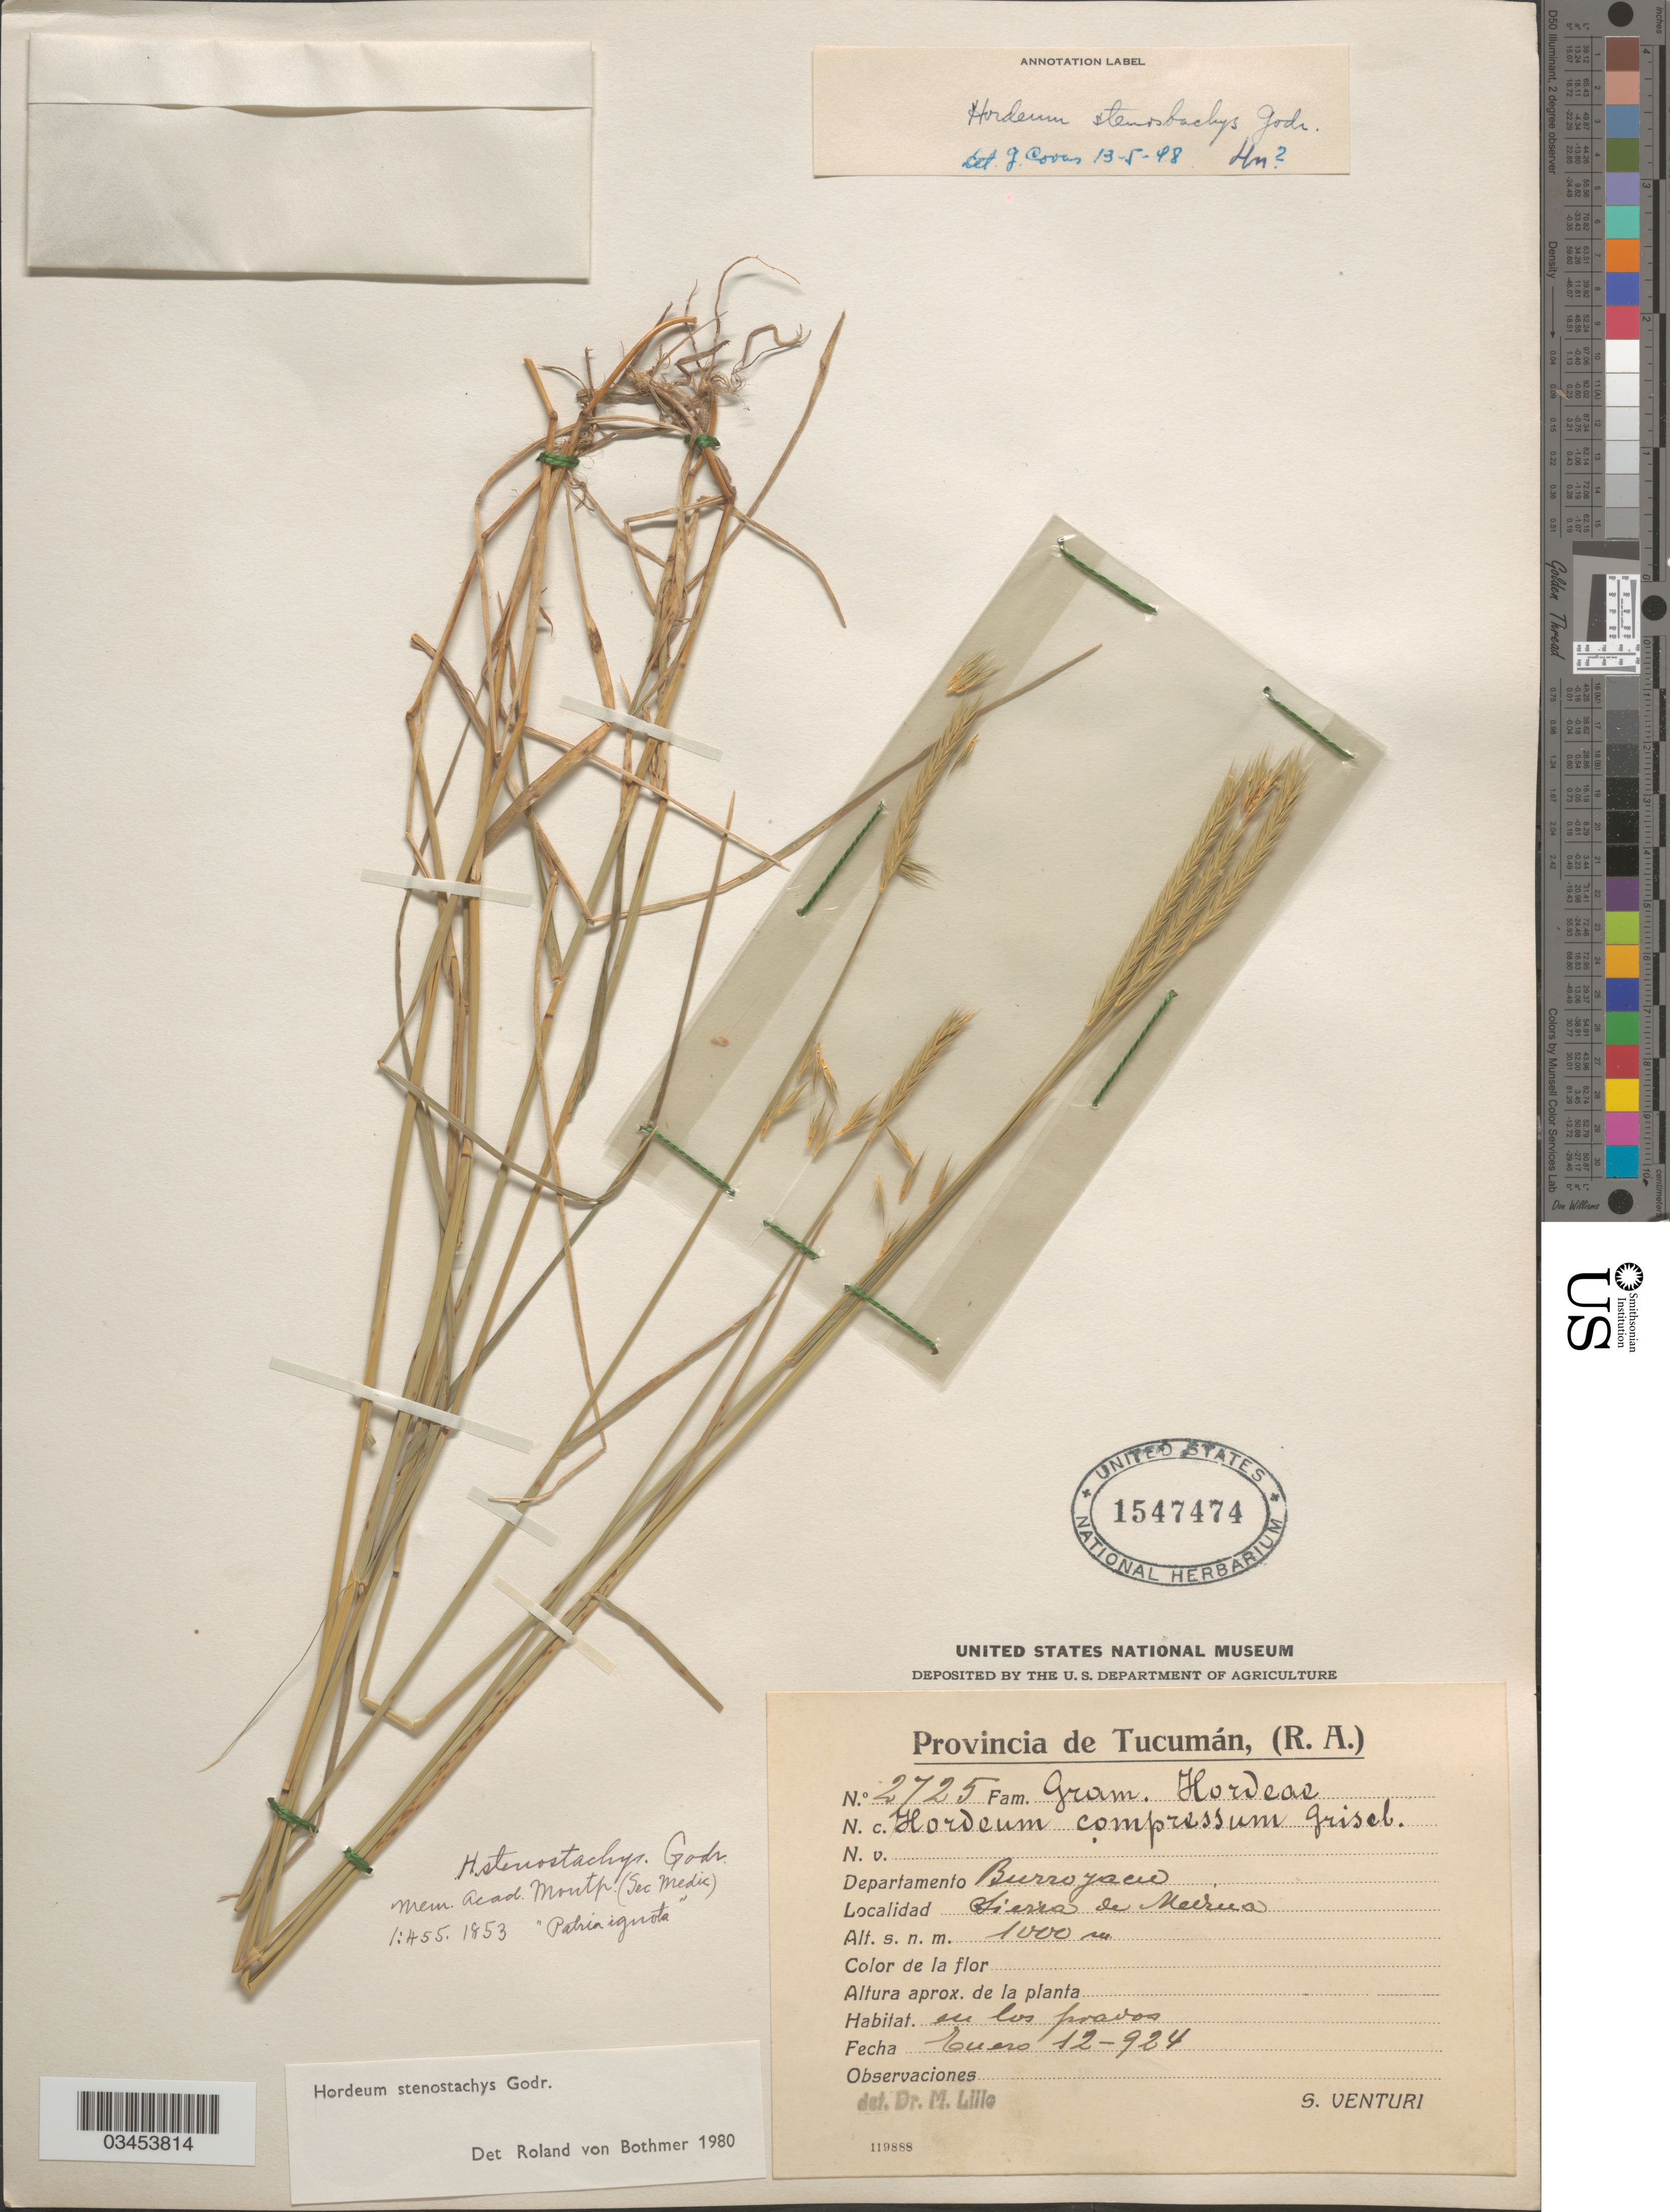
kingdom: Plantae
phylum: Tracheophyta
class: Liliopsida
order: Poales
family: Poaceae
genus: Hordeum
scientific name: Hordeum stenostachys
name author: Godr.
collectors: S. Venturi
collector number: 2725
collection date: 1924-01-12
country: Argentina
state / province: Tucuman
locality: (R.A.) Departamento Burruyacu. Sierra de Medina. En los pravos.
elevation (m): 1000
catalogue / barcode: US 1547474